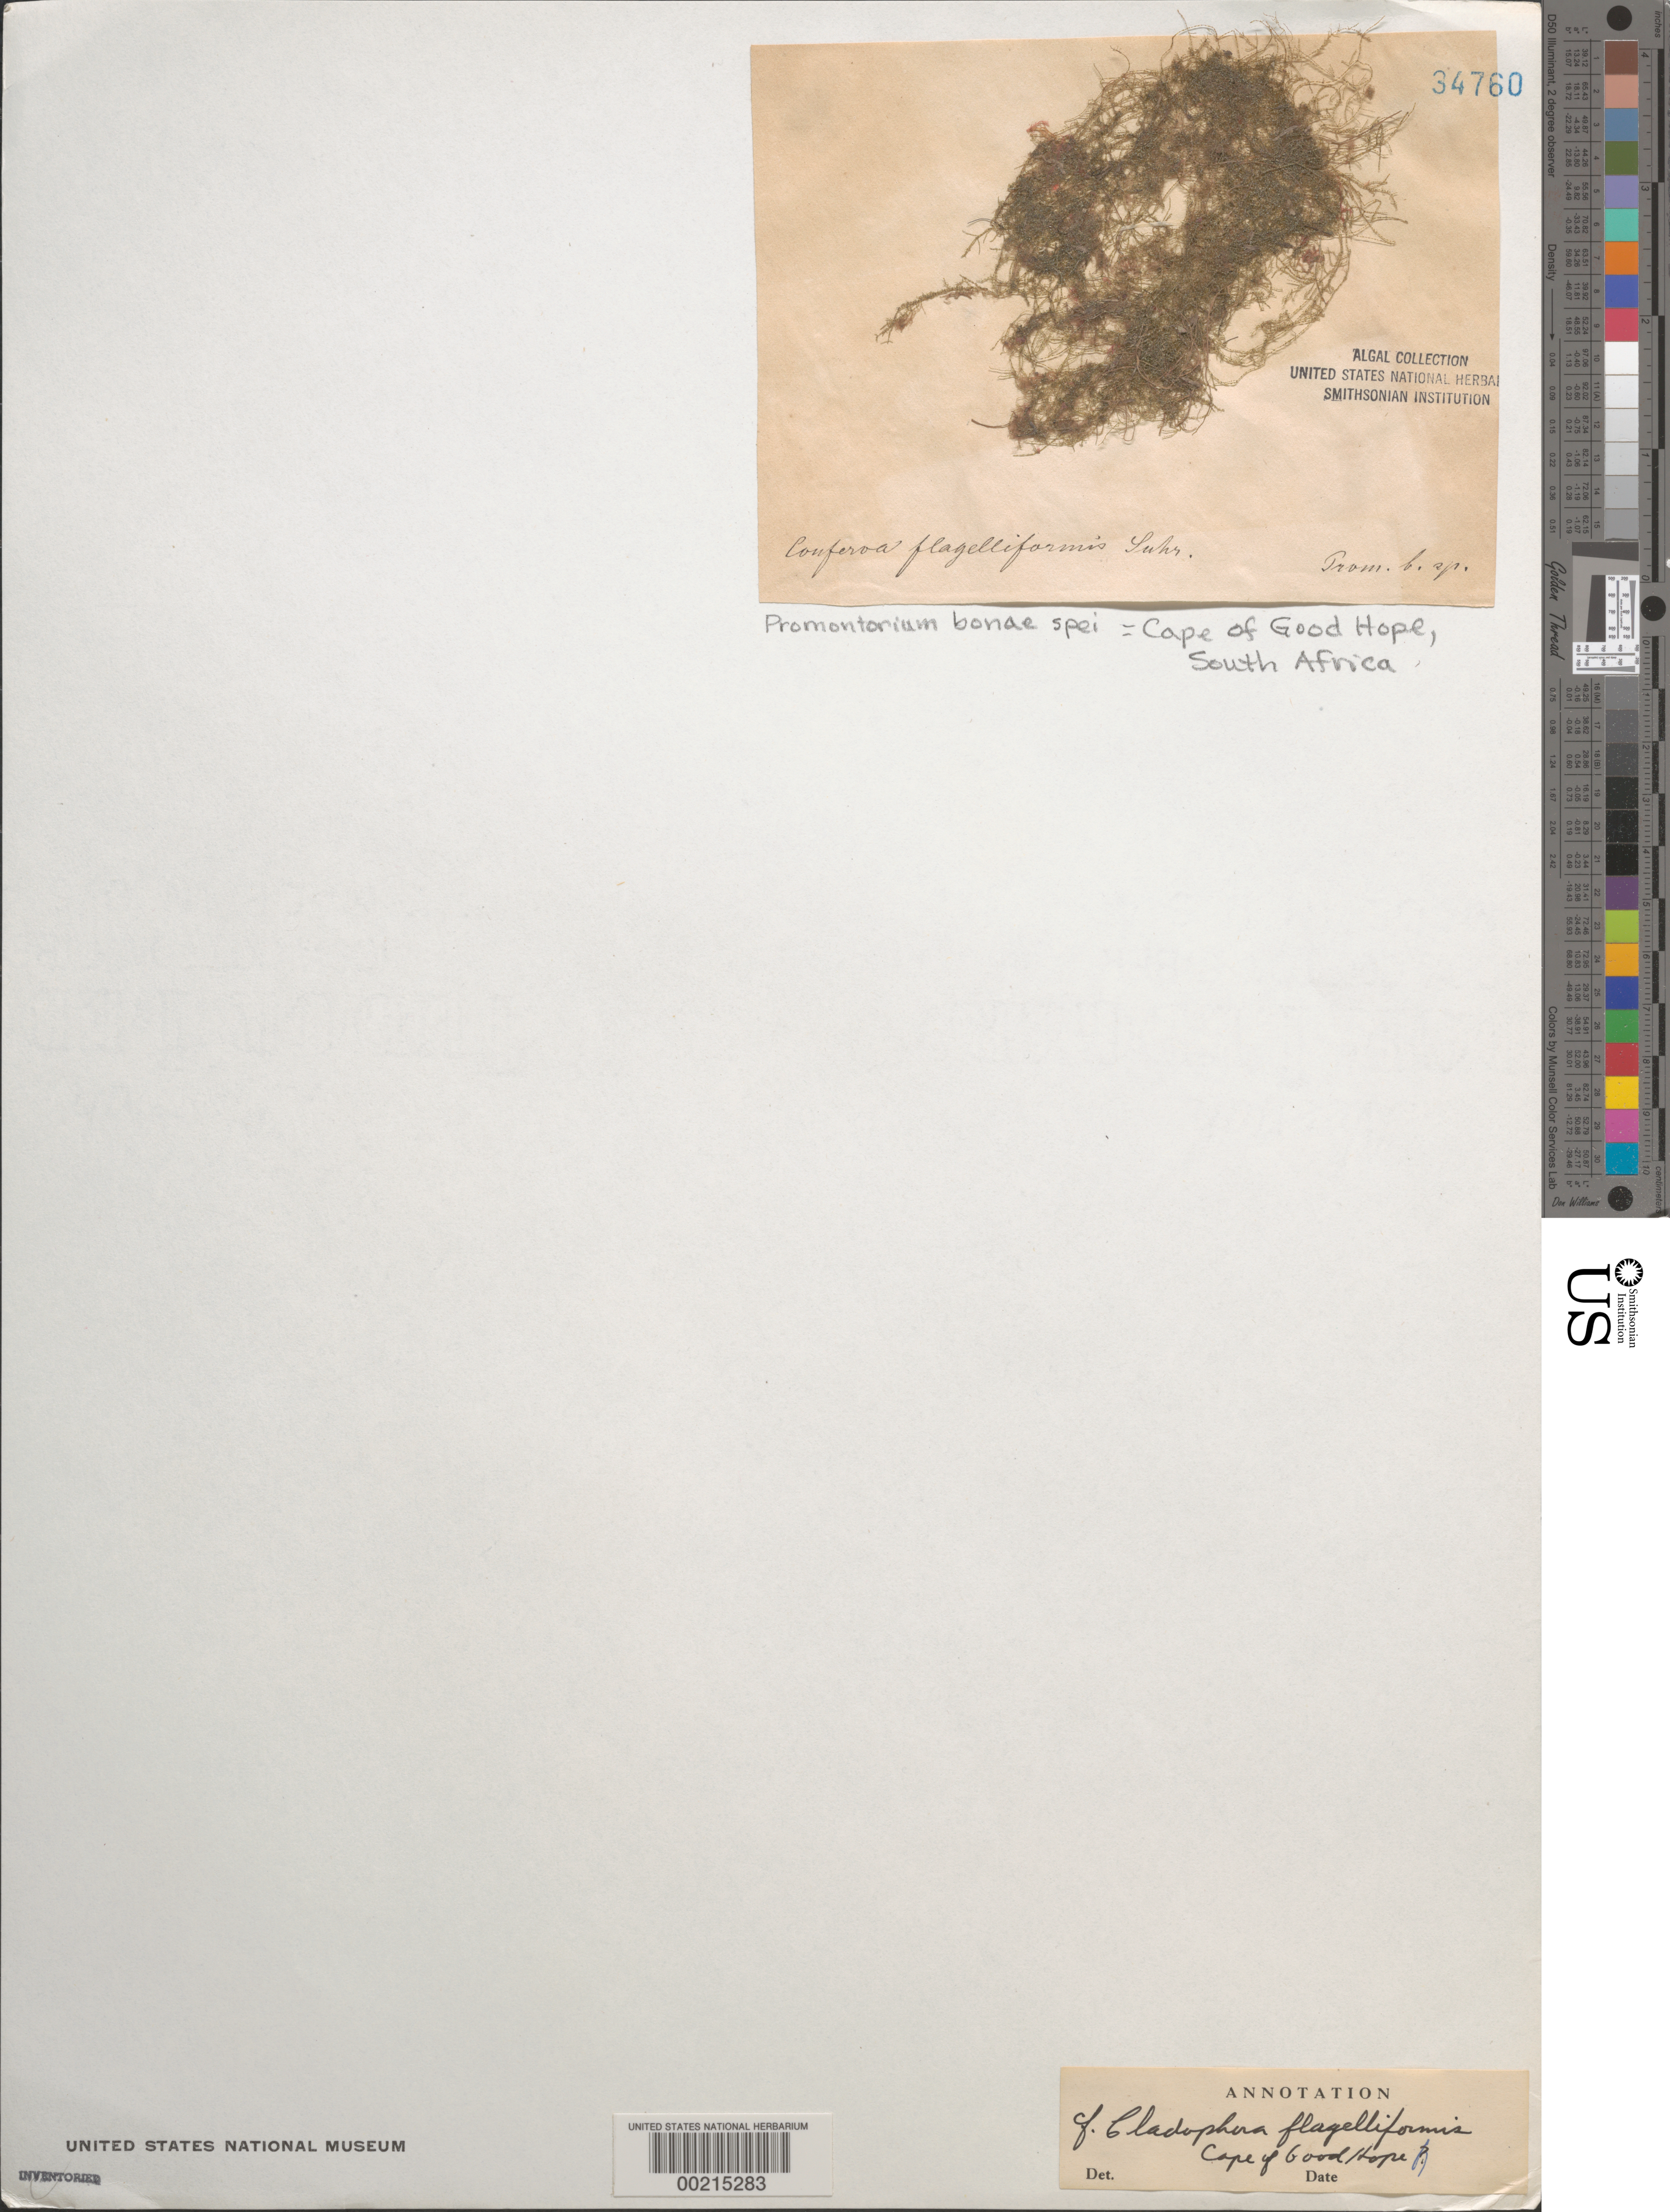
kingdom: Plantae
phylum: Chlorophyta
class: Ulvophyceae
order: Cladophorales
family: Cladophoraceae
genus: Cladophora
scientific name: Cladophora flagelliformis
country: South Africa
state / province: Western Cape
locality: Cape of good hope (prom. b. sp.)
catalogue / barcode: US 34760